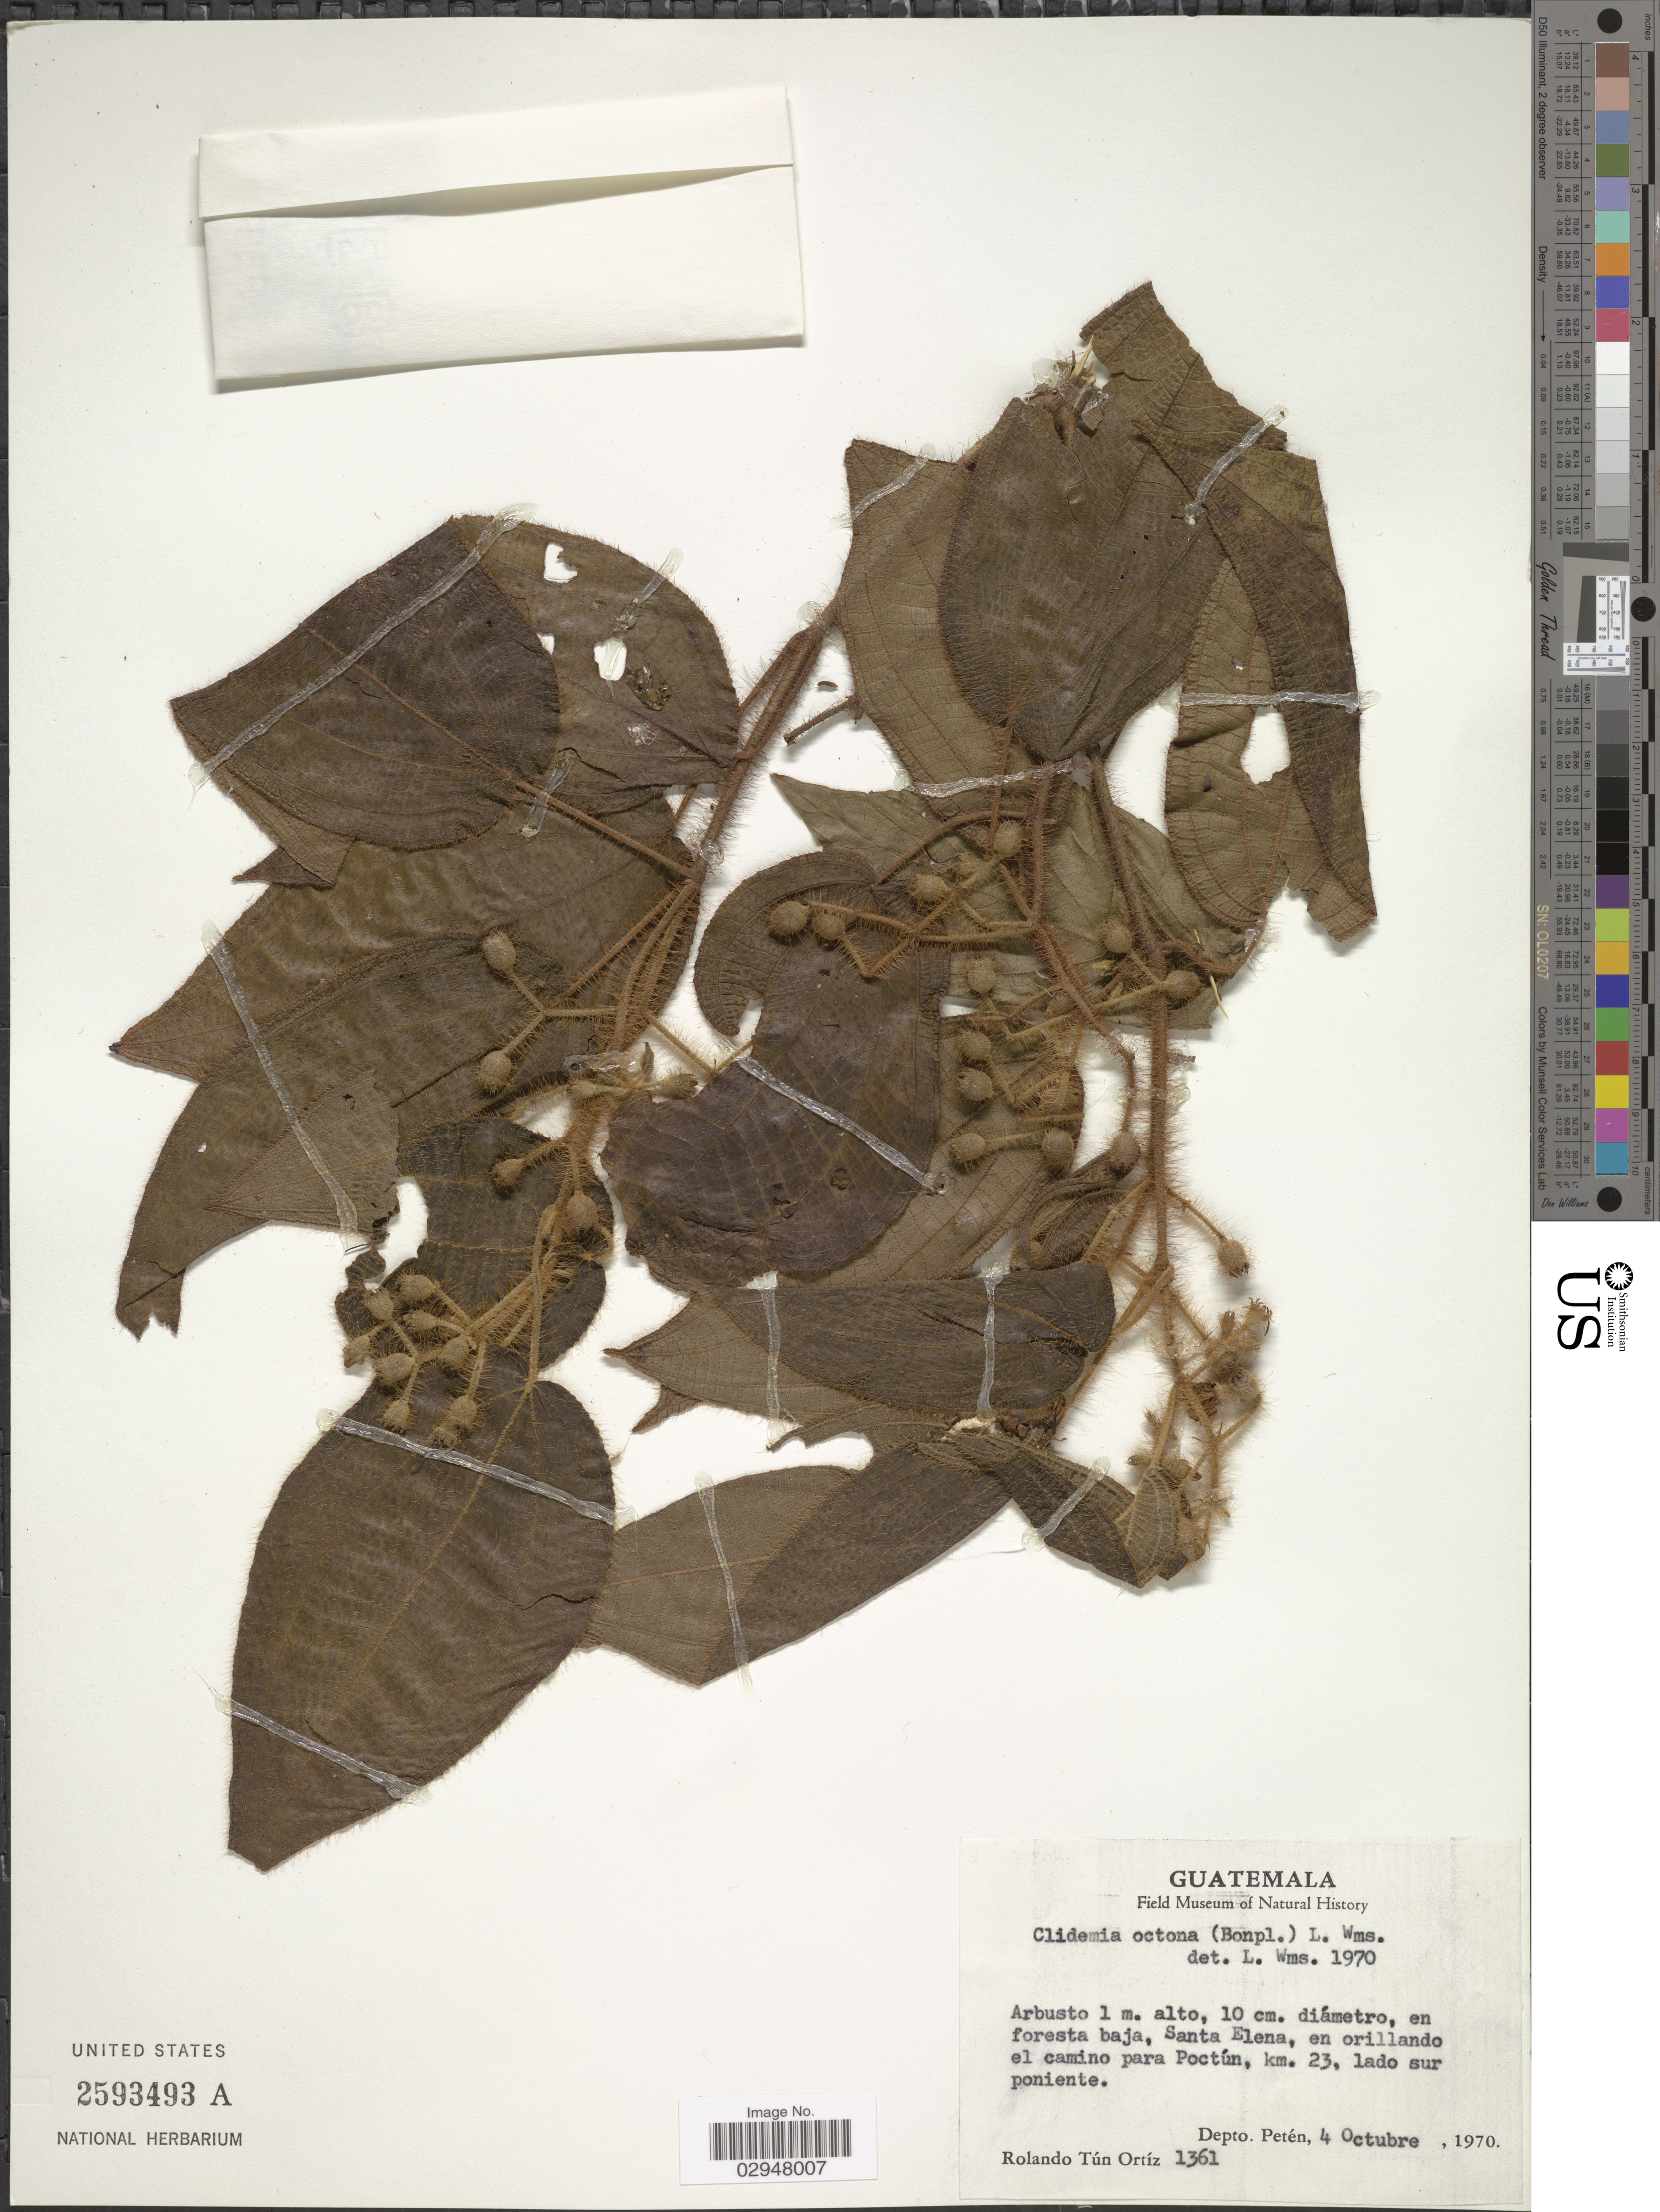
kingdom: Plantae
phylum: Tracheophyta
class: Magnoliopsida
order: Myrtales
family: Melastomataceae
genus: Clidemia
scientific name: Clidemia octona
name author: (Bonpl.) L.O. Williams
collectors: R. Ortiz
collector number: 1361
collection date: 1970-10-04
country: Guatemala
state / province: El Petén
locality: Santa Elena, en orillando el camino para Poctún, km. 23, lado sur poniente, Depto. Petén.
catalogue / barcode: US 2593493A